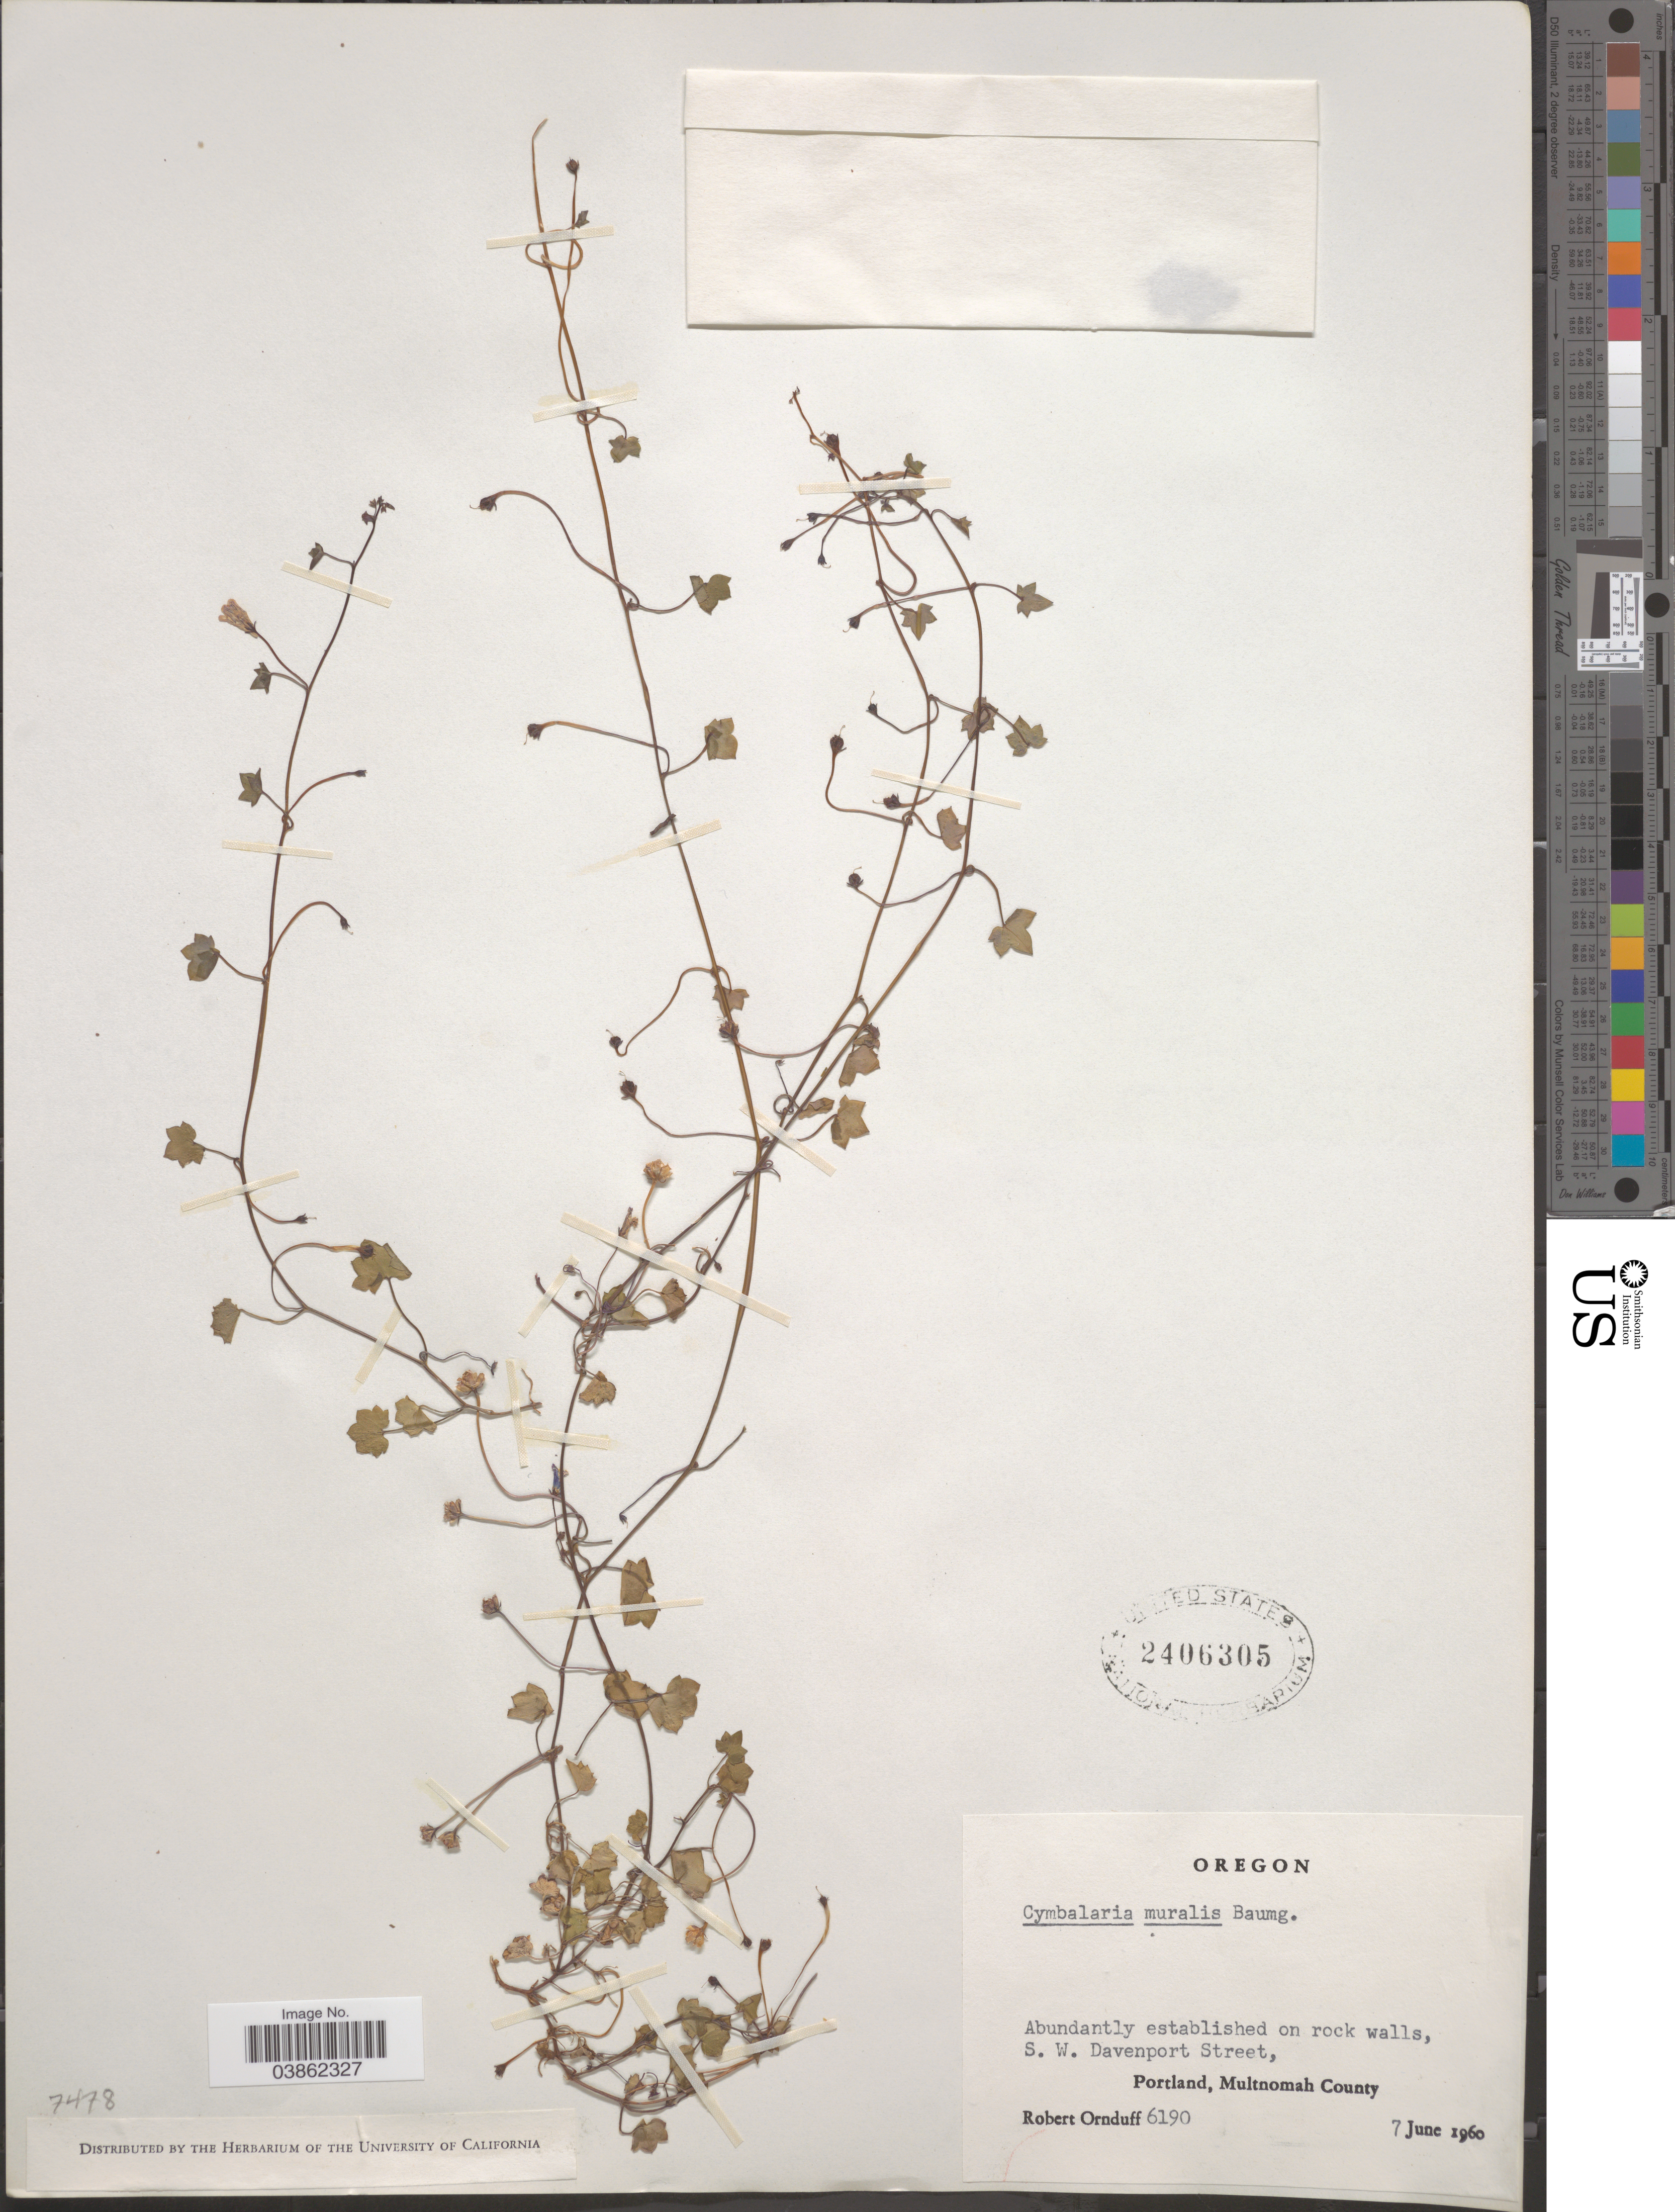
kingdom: Plantae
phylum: Tracheophyta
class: Magnoliopsida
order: Lamiales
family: Plantaginaceae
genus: Cymbalaria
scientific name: Cymbalaria muralis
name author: Gaertn. et al.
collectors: R. Ornduff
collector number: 6190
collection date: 1960-06-07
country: United States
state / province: Oregon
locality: S. W. Davenport Street, Portland, Multnomah County.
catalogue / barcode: US 2406305